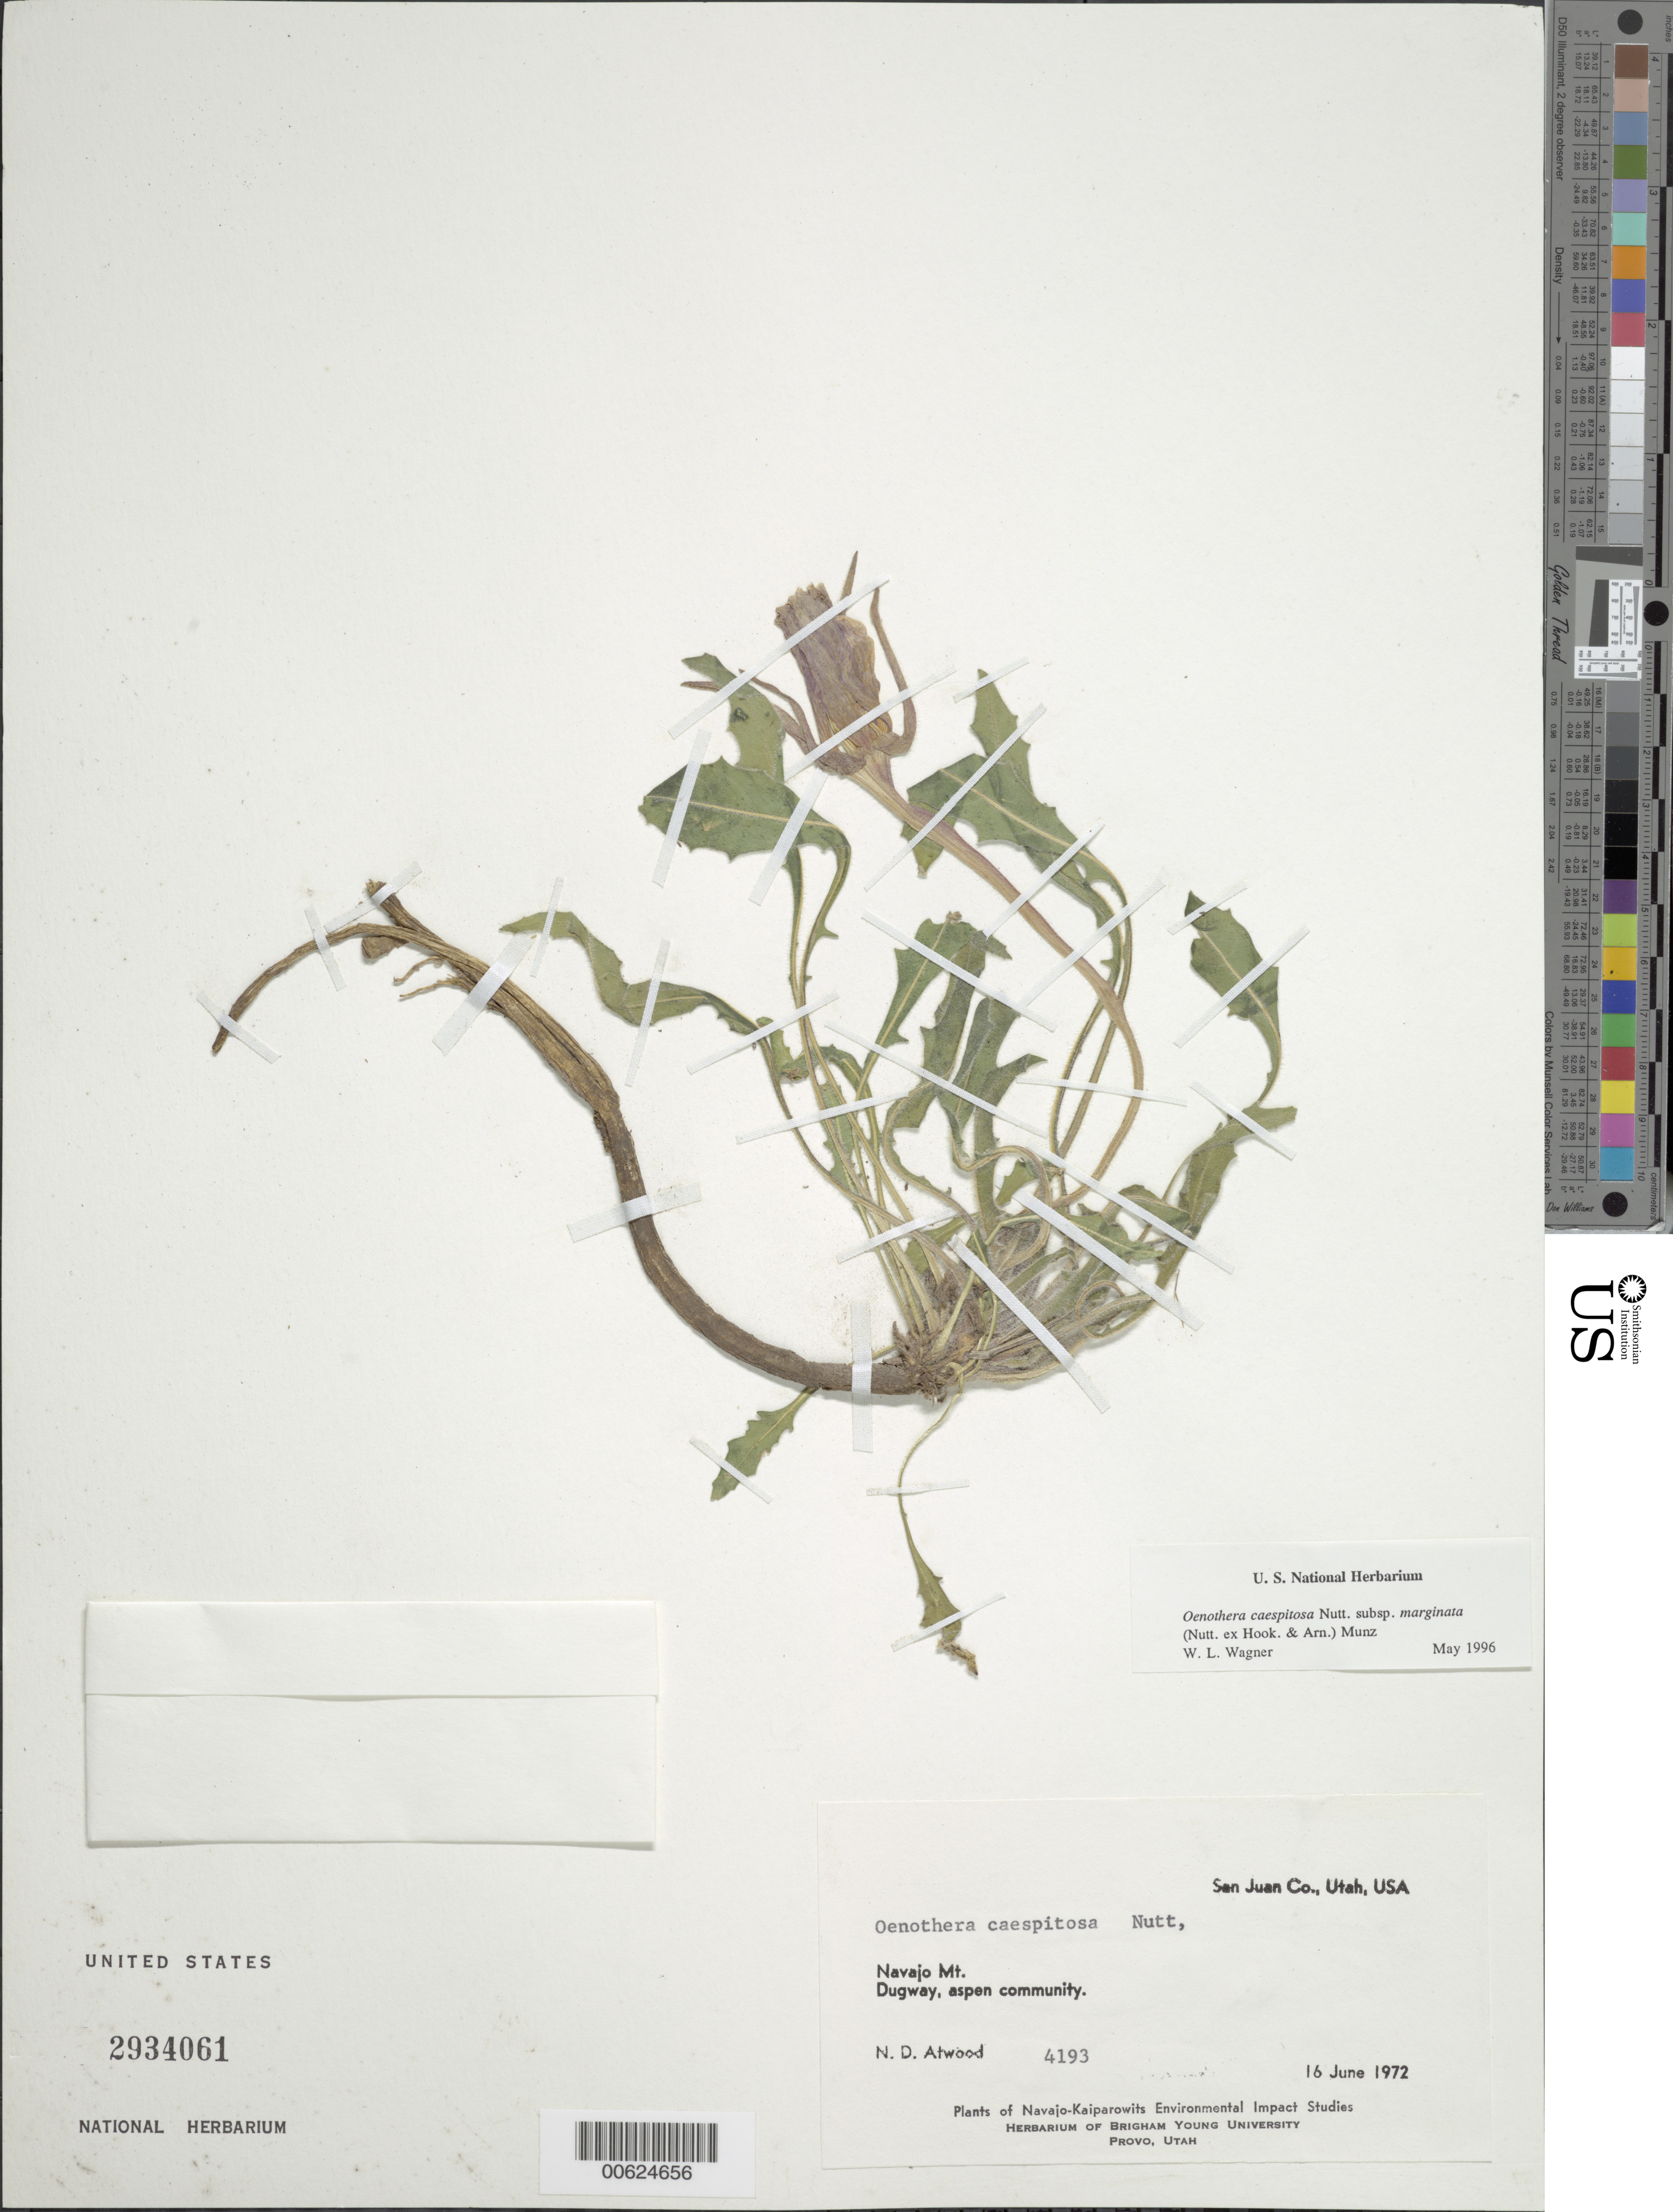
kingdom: Plantae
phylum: Tracheophyta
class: Magnoliopsida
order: Myrtales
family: Onagraceae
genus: Oenothera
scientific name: Oenothera cespitosa subsp. marginata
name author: (Nutt. ex Hook. & Arn.) Munz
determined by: Wagner, W. L., (BOT), Smithsonian Institution - National Museum of Natural History (UNITED STATES)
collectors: N. Atwood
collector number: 4193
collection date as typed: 16 Jun 1972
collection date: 1972-06-16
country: United States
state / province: Utah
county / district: San Juan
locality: Navajo Mt., Dugway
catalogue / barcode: US 2934061